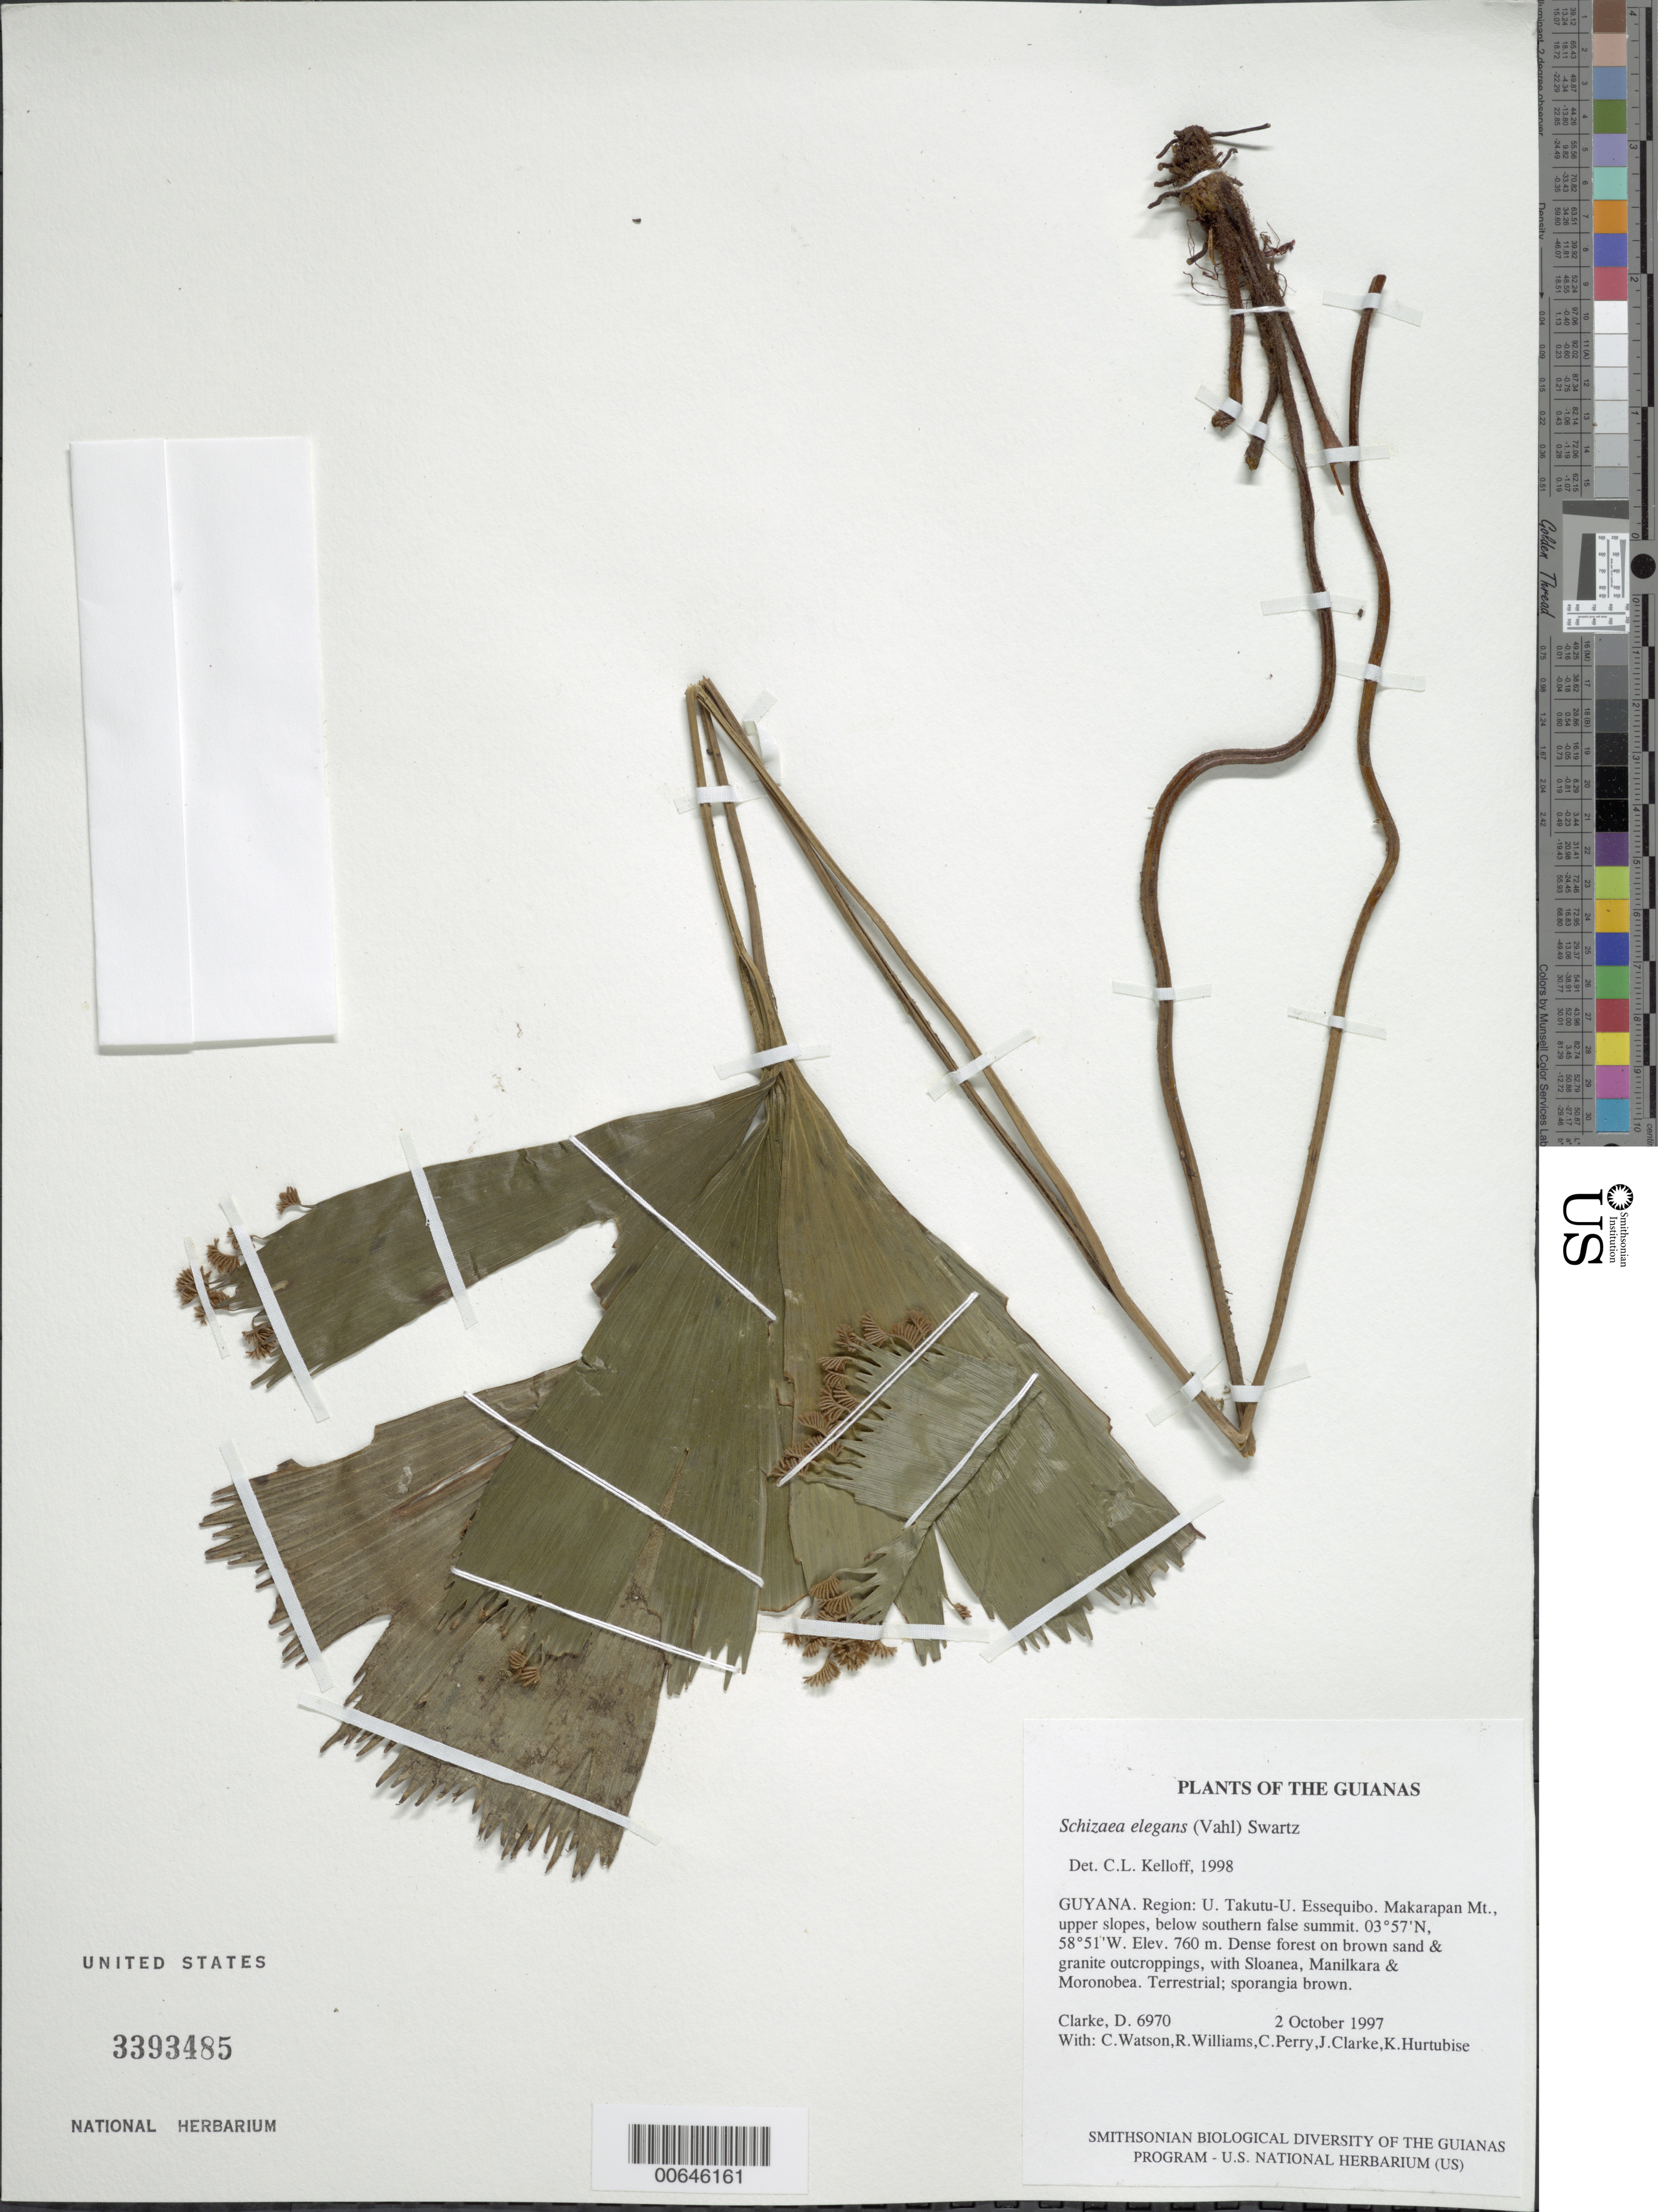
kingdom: Plantae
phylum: Tracheophyta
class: Polypodiopsida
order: Schizaeales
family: Schizaeaceae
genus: Schizaea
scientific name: Schizaea elegans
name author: (Vahl) Sw.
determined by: Kelloff, Carol L., (US), Smithsonian Institution - National Museum of Natural History (UNITED STATES)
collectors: H. D. Clarke, C. Watson, R. Williams, C. Perry, J. Clarke & K. Hurtubise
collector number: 6970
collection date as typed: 2 October 1997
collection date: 1997-10-02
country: Guyana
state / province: U. Takutu-U. Essequibo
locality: Makarapan Mt., upper slopes, below southern false summit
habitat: Dense forest on brown sand & granite outcroppings, with Sloanea, Manilkara & Moronobea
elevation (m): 760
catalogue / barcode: US 3393485